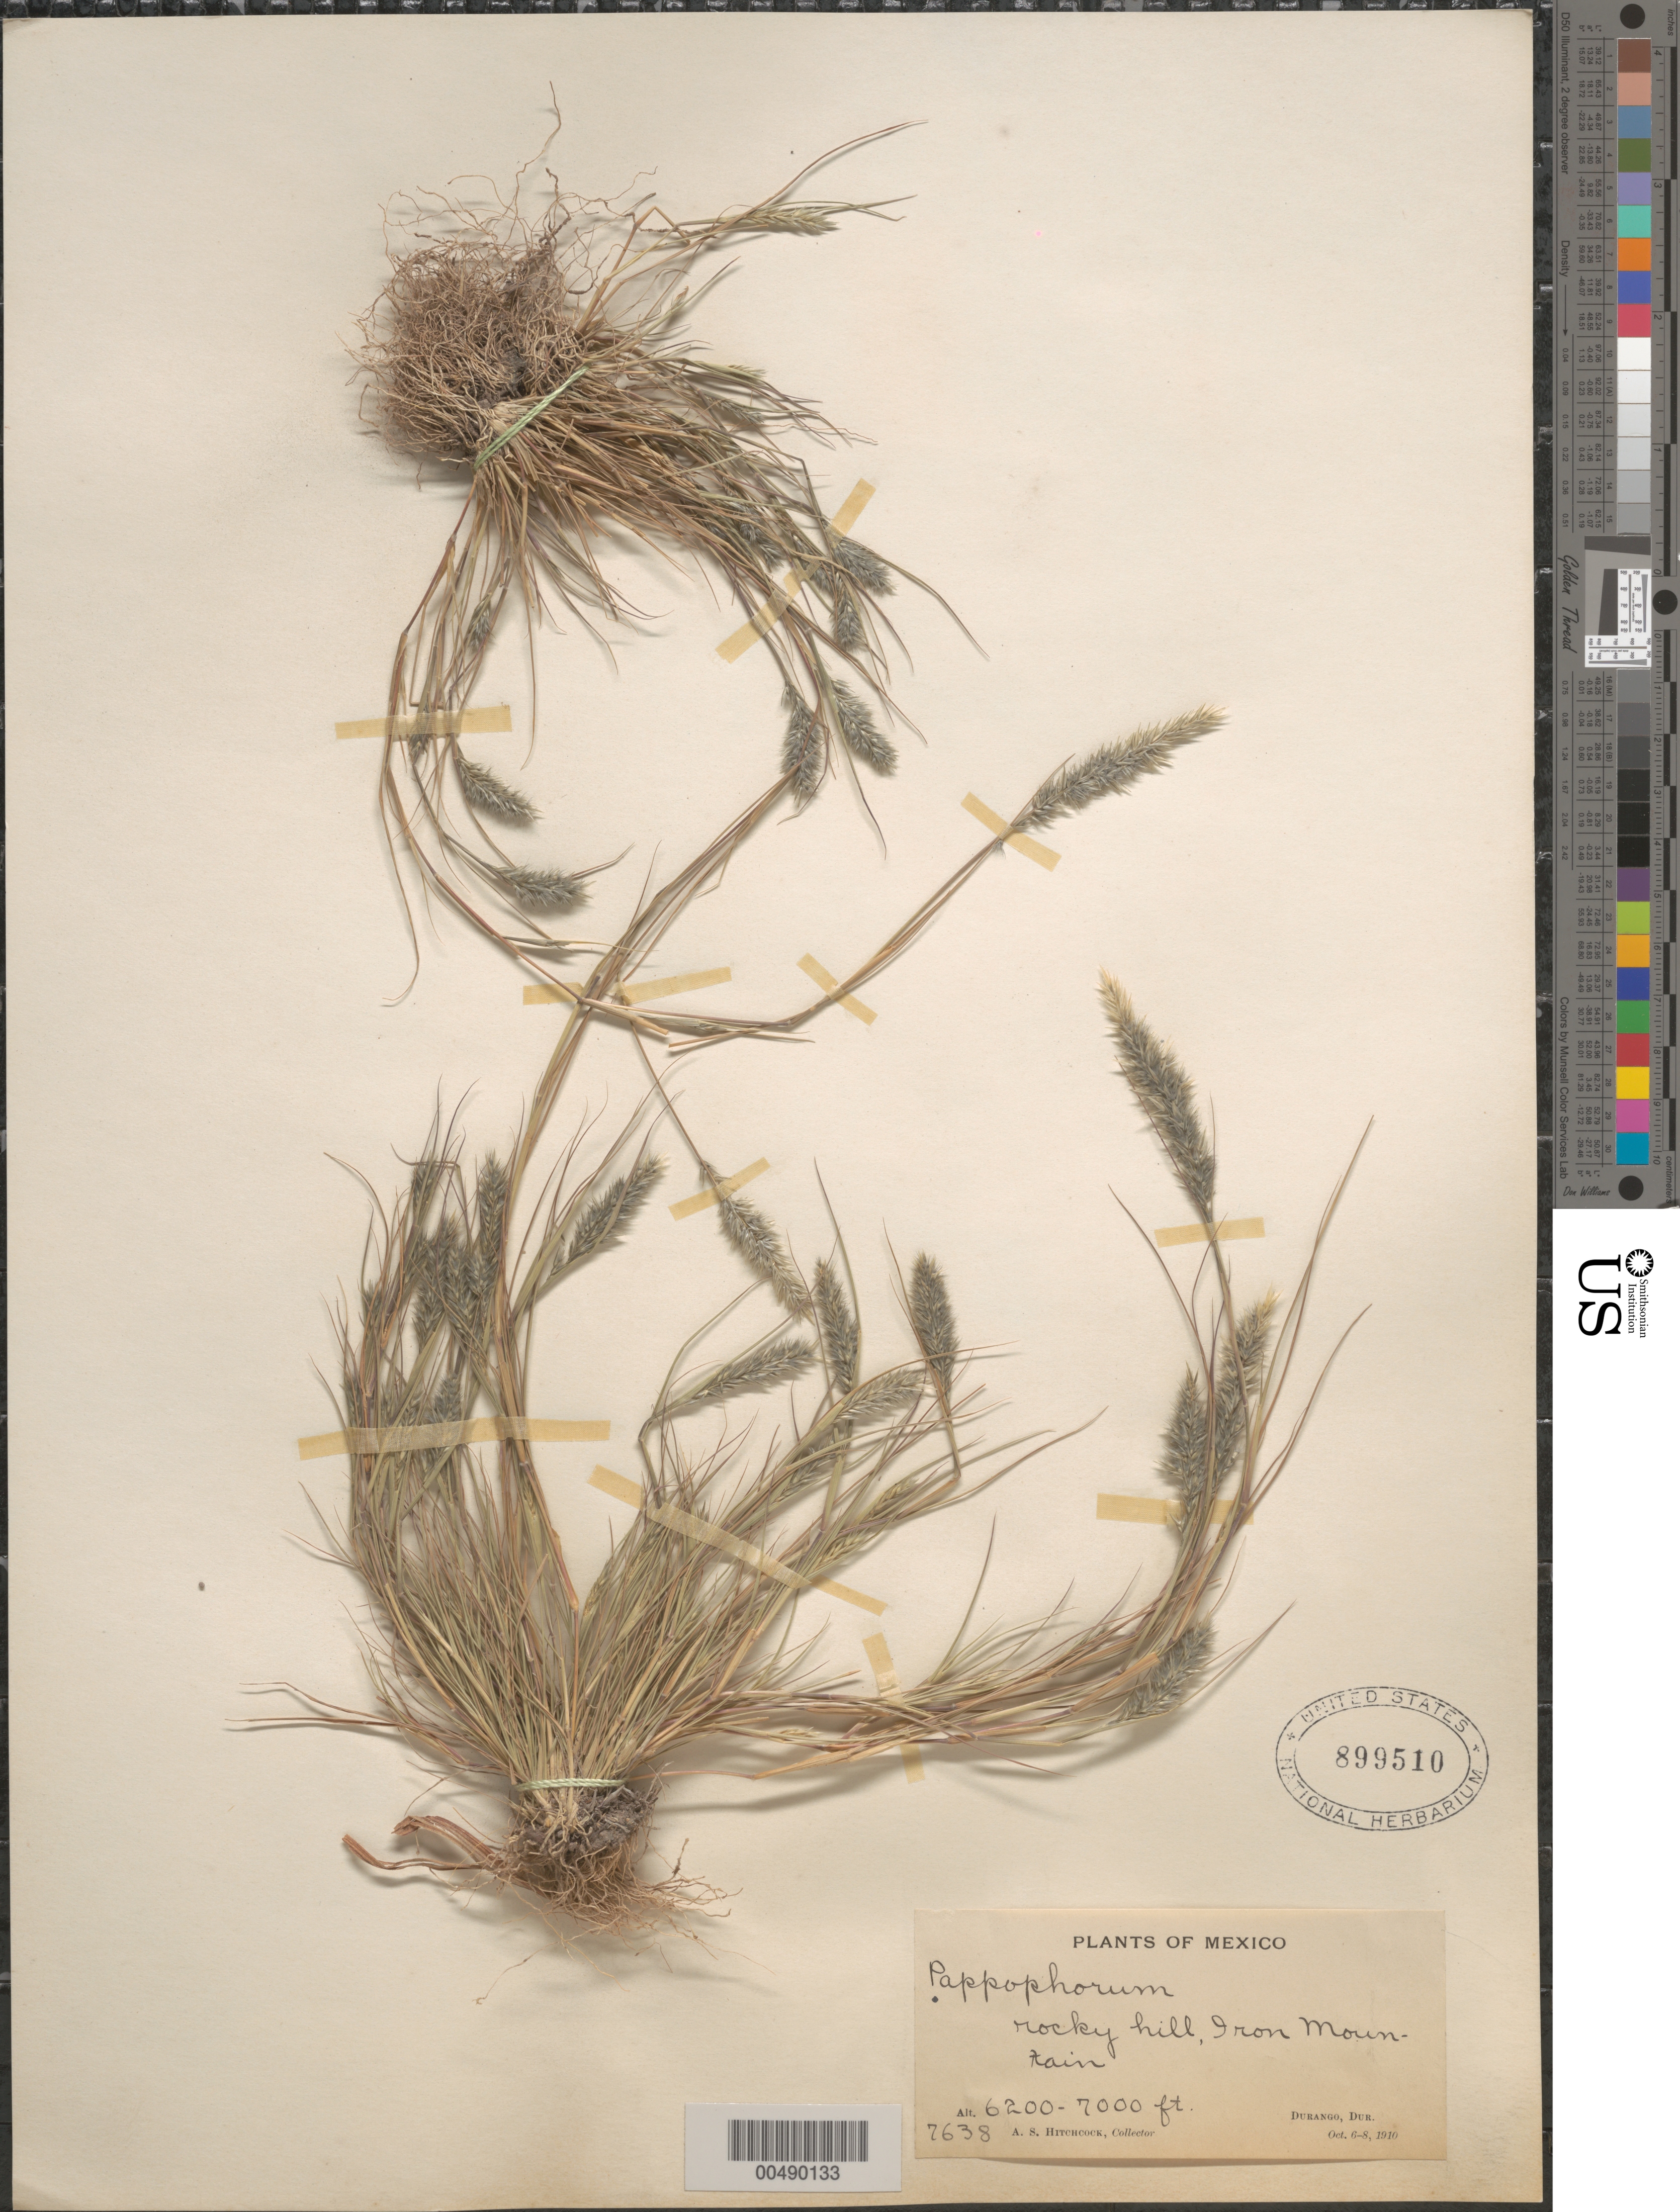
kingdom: Plantae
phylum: Tracheophyta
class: Liliopsida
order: Poales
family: Poaceae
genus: Enneapogon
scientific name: Enneapogon desvauxii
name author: P. Beauv.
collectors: A. S. Hitchcock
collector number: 7638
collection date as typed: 6 Oct 1910 to 8 Oct 1910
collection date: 1910-10-06/1910-10-08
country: Mexico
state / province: Durango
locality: Durango, Iron Mt.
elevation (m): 1890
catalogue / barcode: US 899510